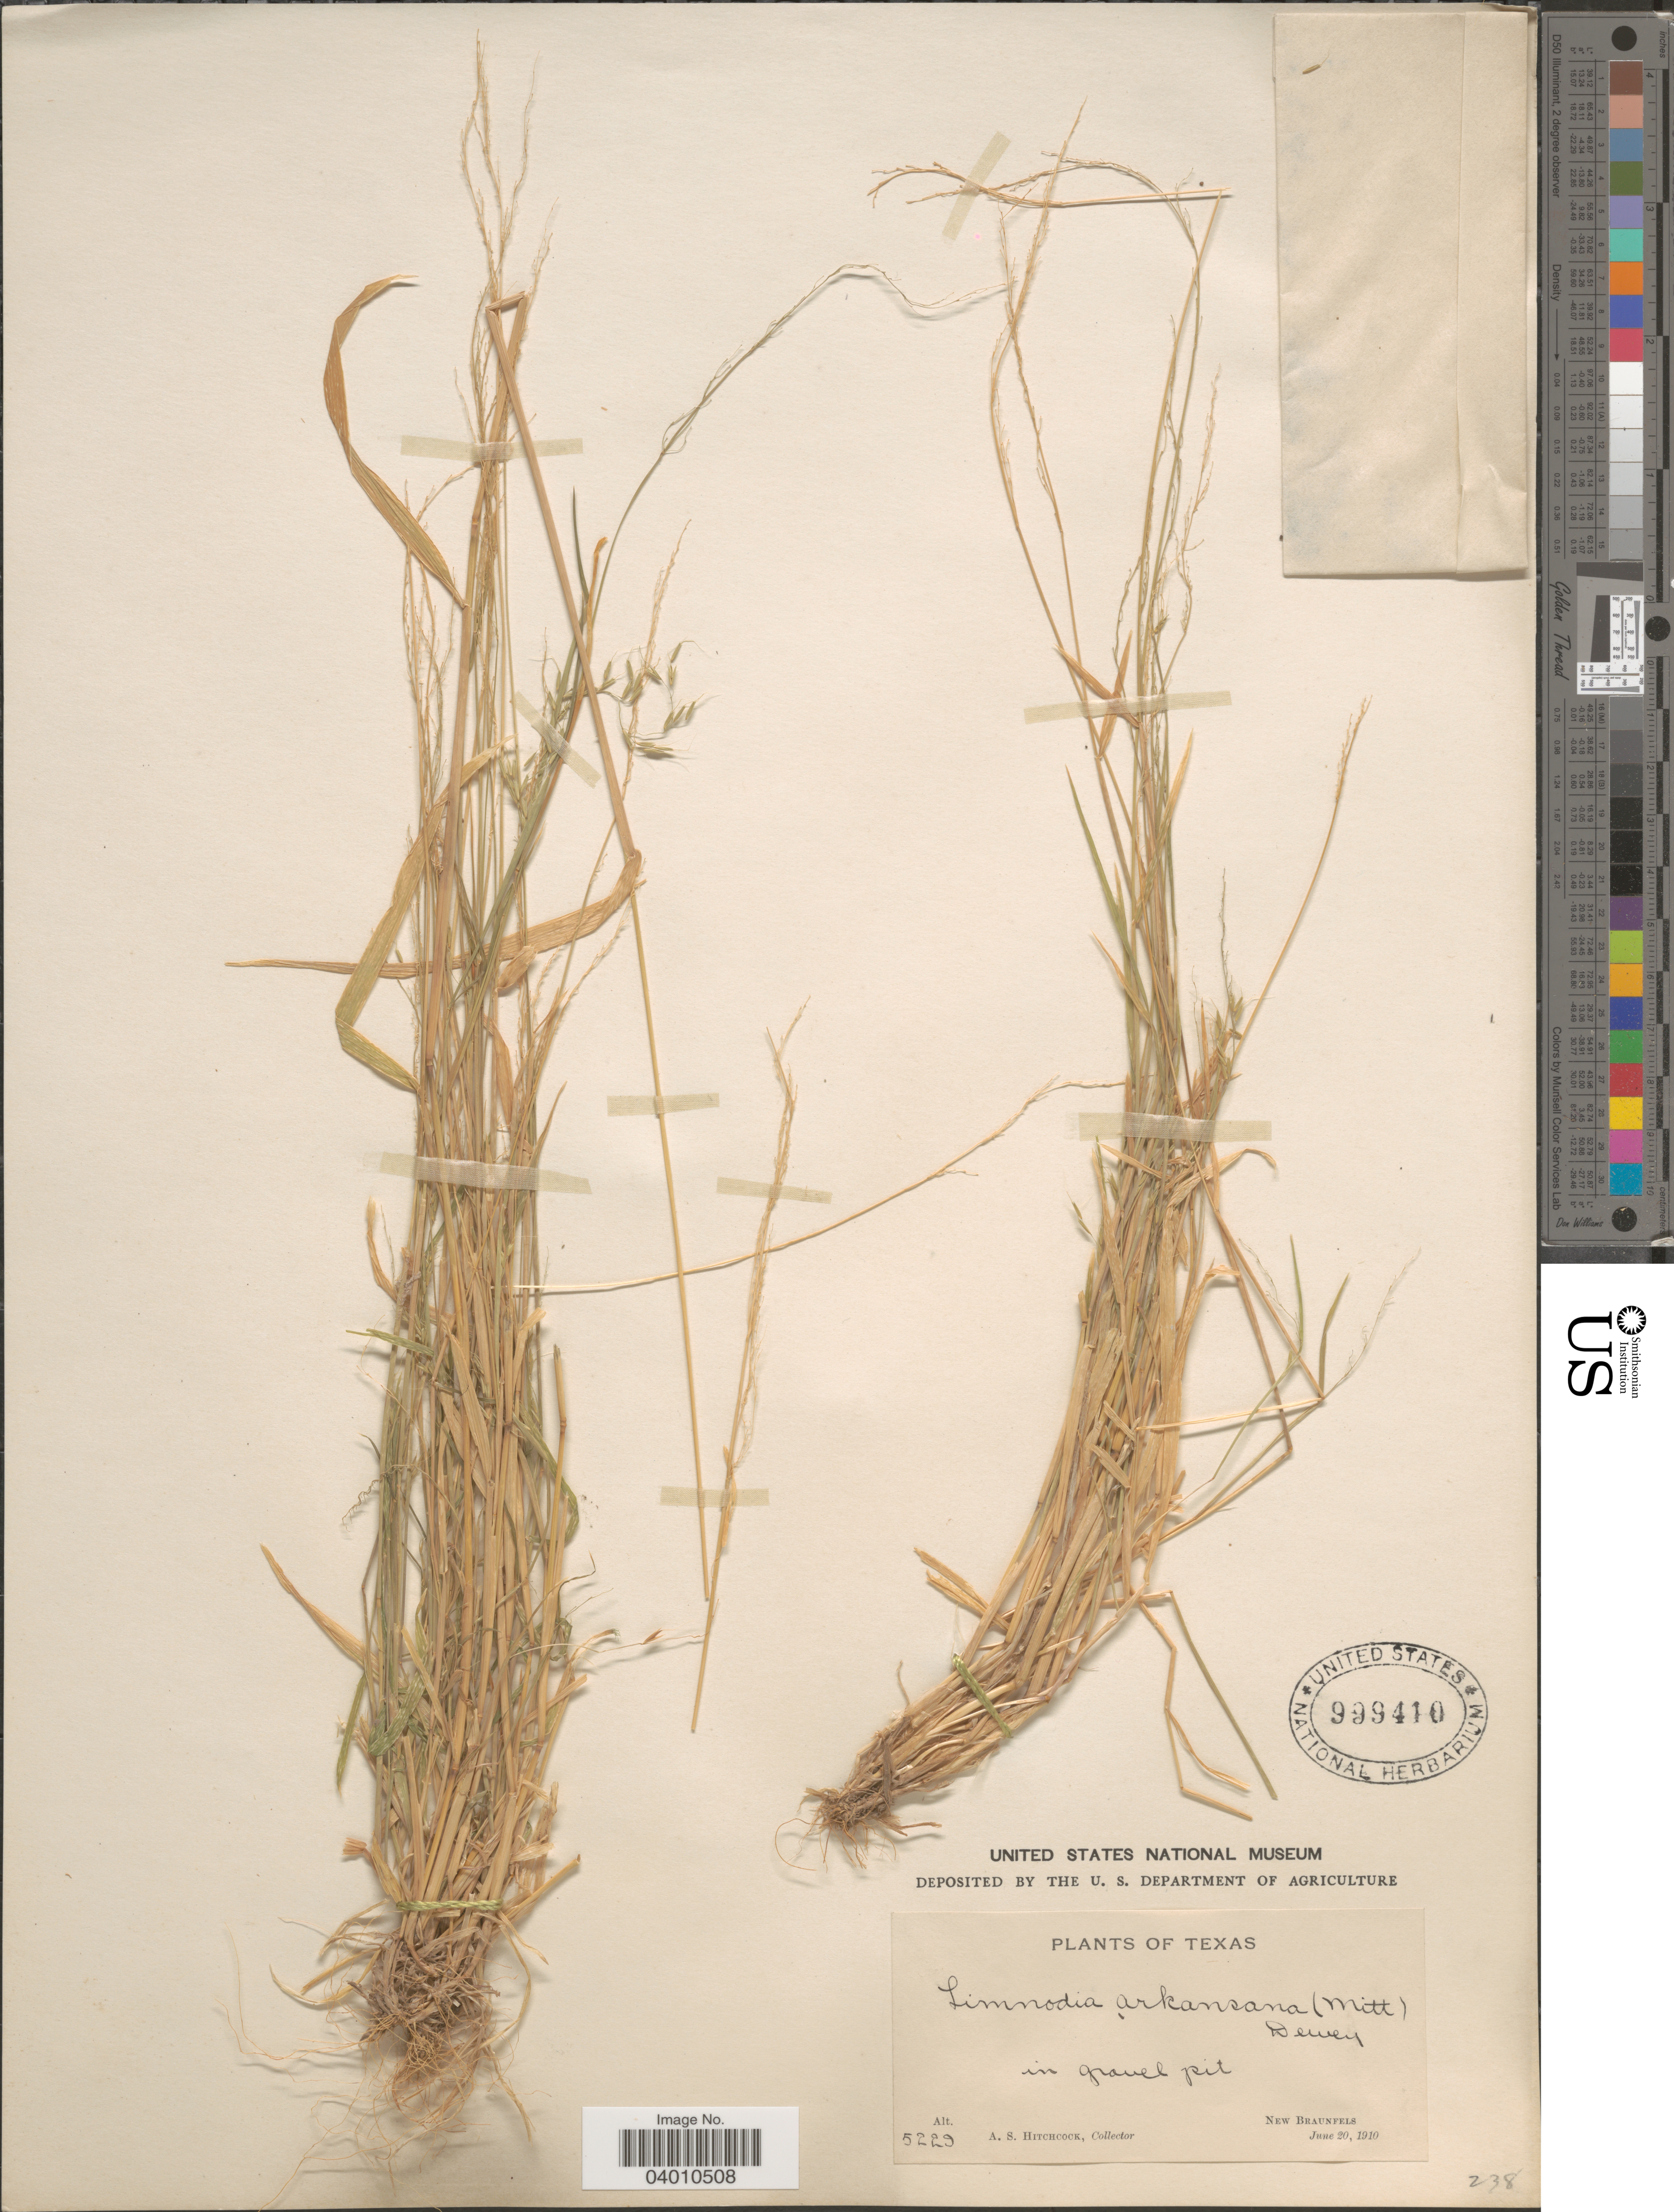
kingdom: Plantae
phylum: Tracheophyta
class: Liliopsida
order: Poales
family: Poaceae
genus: Limnodea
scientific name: Limnodea arkansana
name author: (Nutt.) L.H. Dewey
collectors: A. S. Hitchcock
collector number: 5229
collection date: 1910-06-20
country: United States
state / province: Texas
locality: New Braunfels.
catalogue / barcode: US 999410